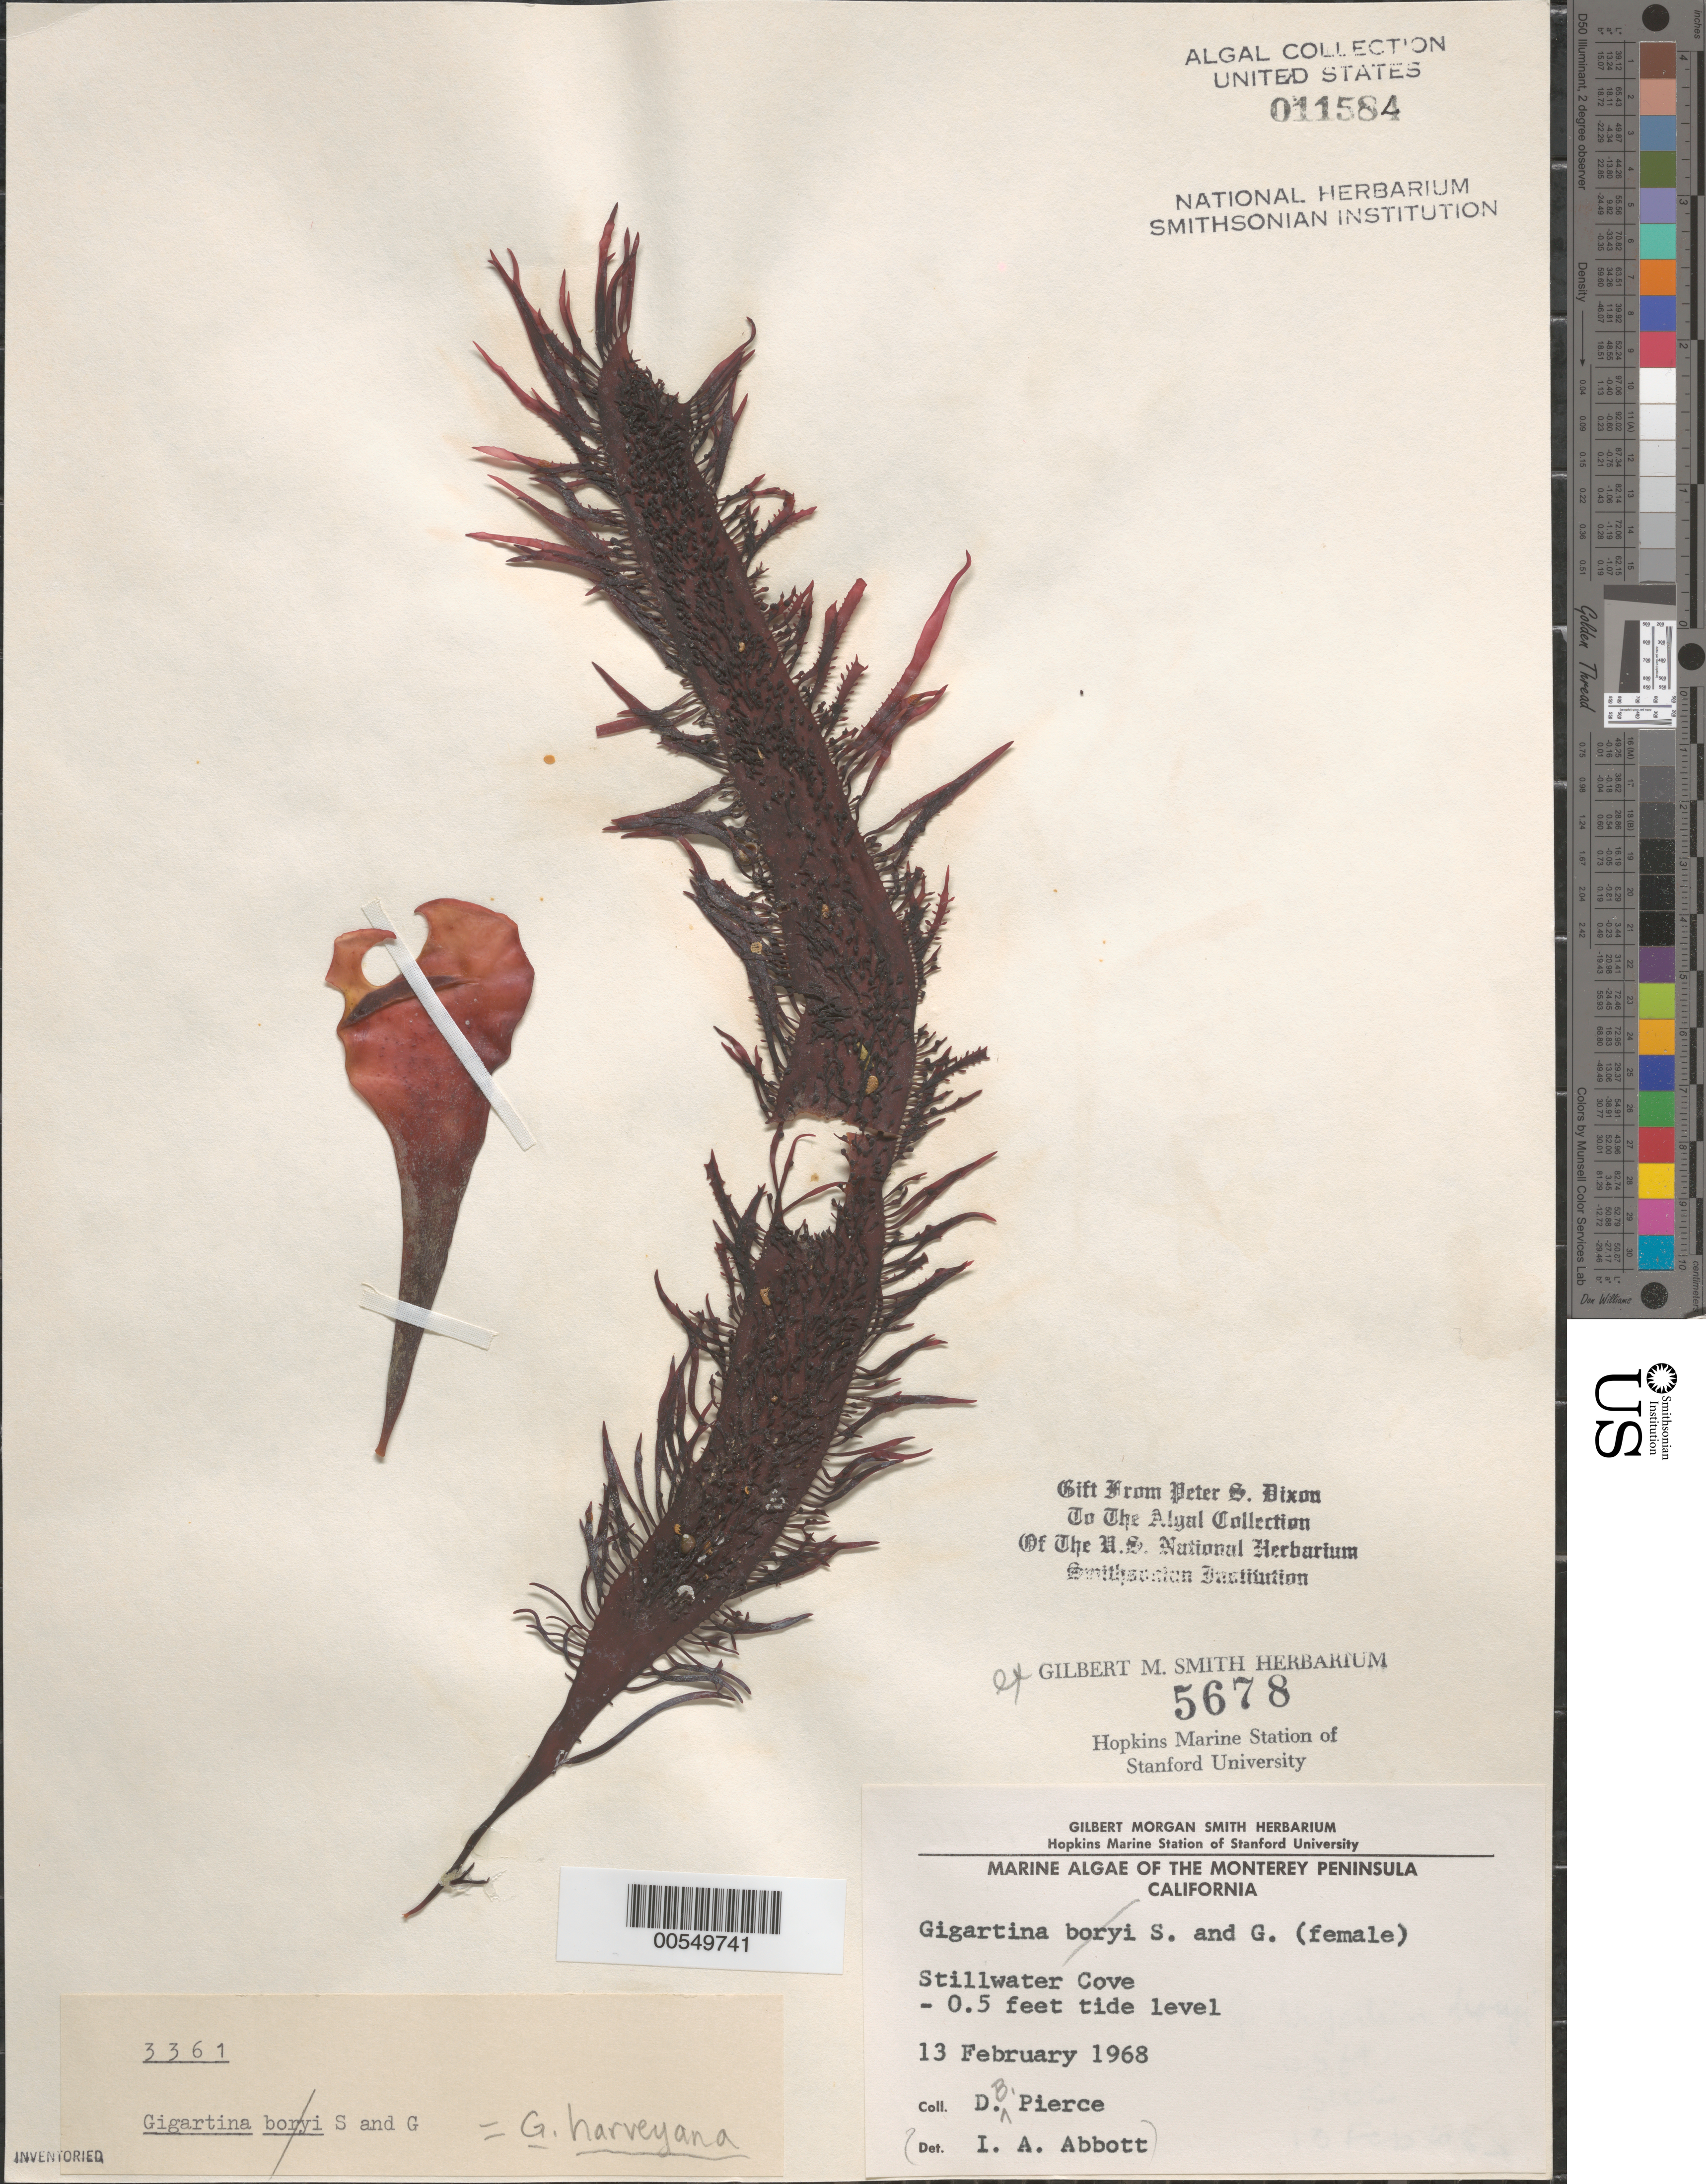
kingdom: Plantae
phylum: Rhodophyta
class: Florideophyceae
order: Gigartinales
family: Gigartinaceae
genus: Chondracanthus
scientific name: Chondracanthus harveyanus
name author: (Kütz.) Guiry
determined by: Algae name updating Project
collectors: D. Pierce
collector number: PSD 3361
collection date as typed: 13 Feb 1968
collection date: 1968-02-13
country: United States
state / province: California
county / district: Monterey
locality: Stillwater Cove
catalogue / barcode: US 11584